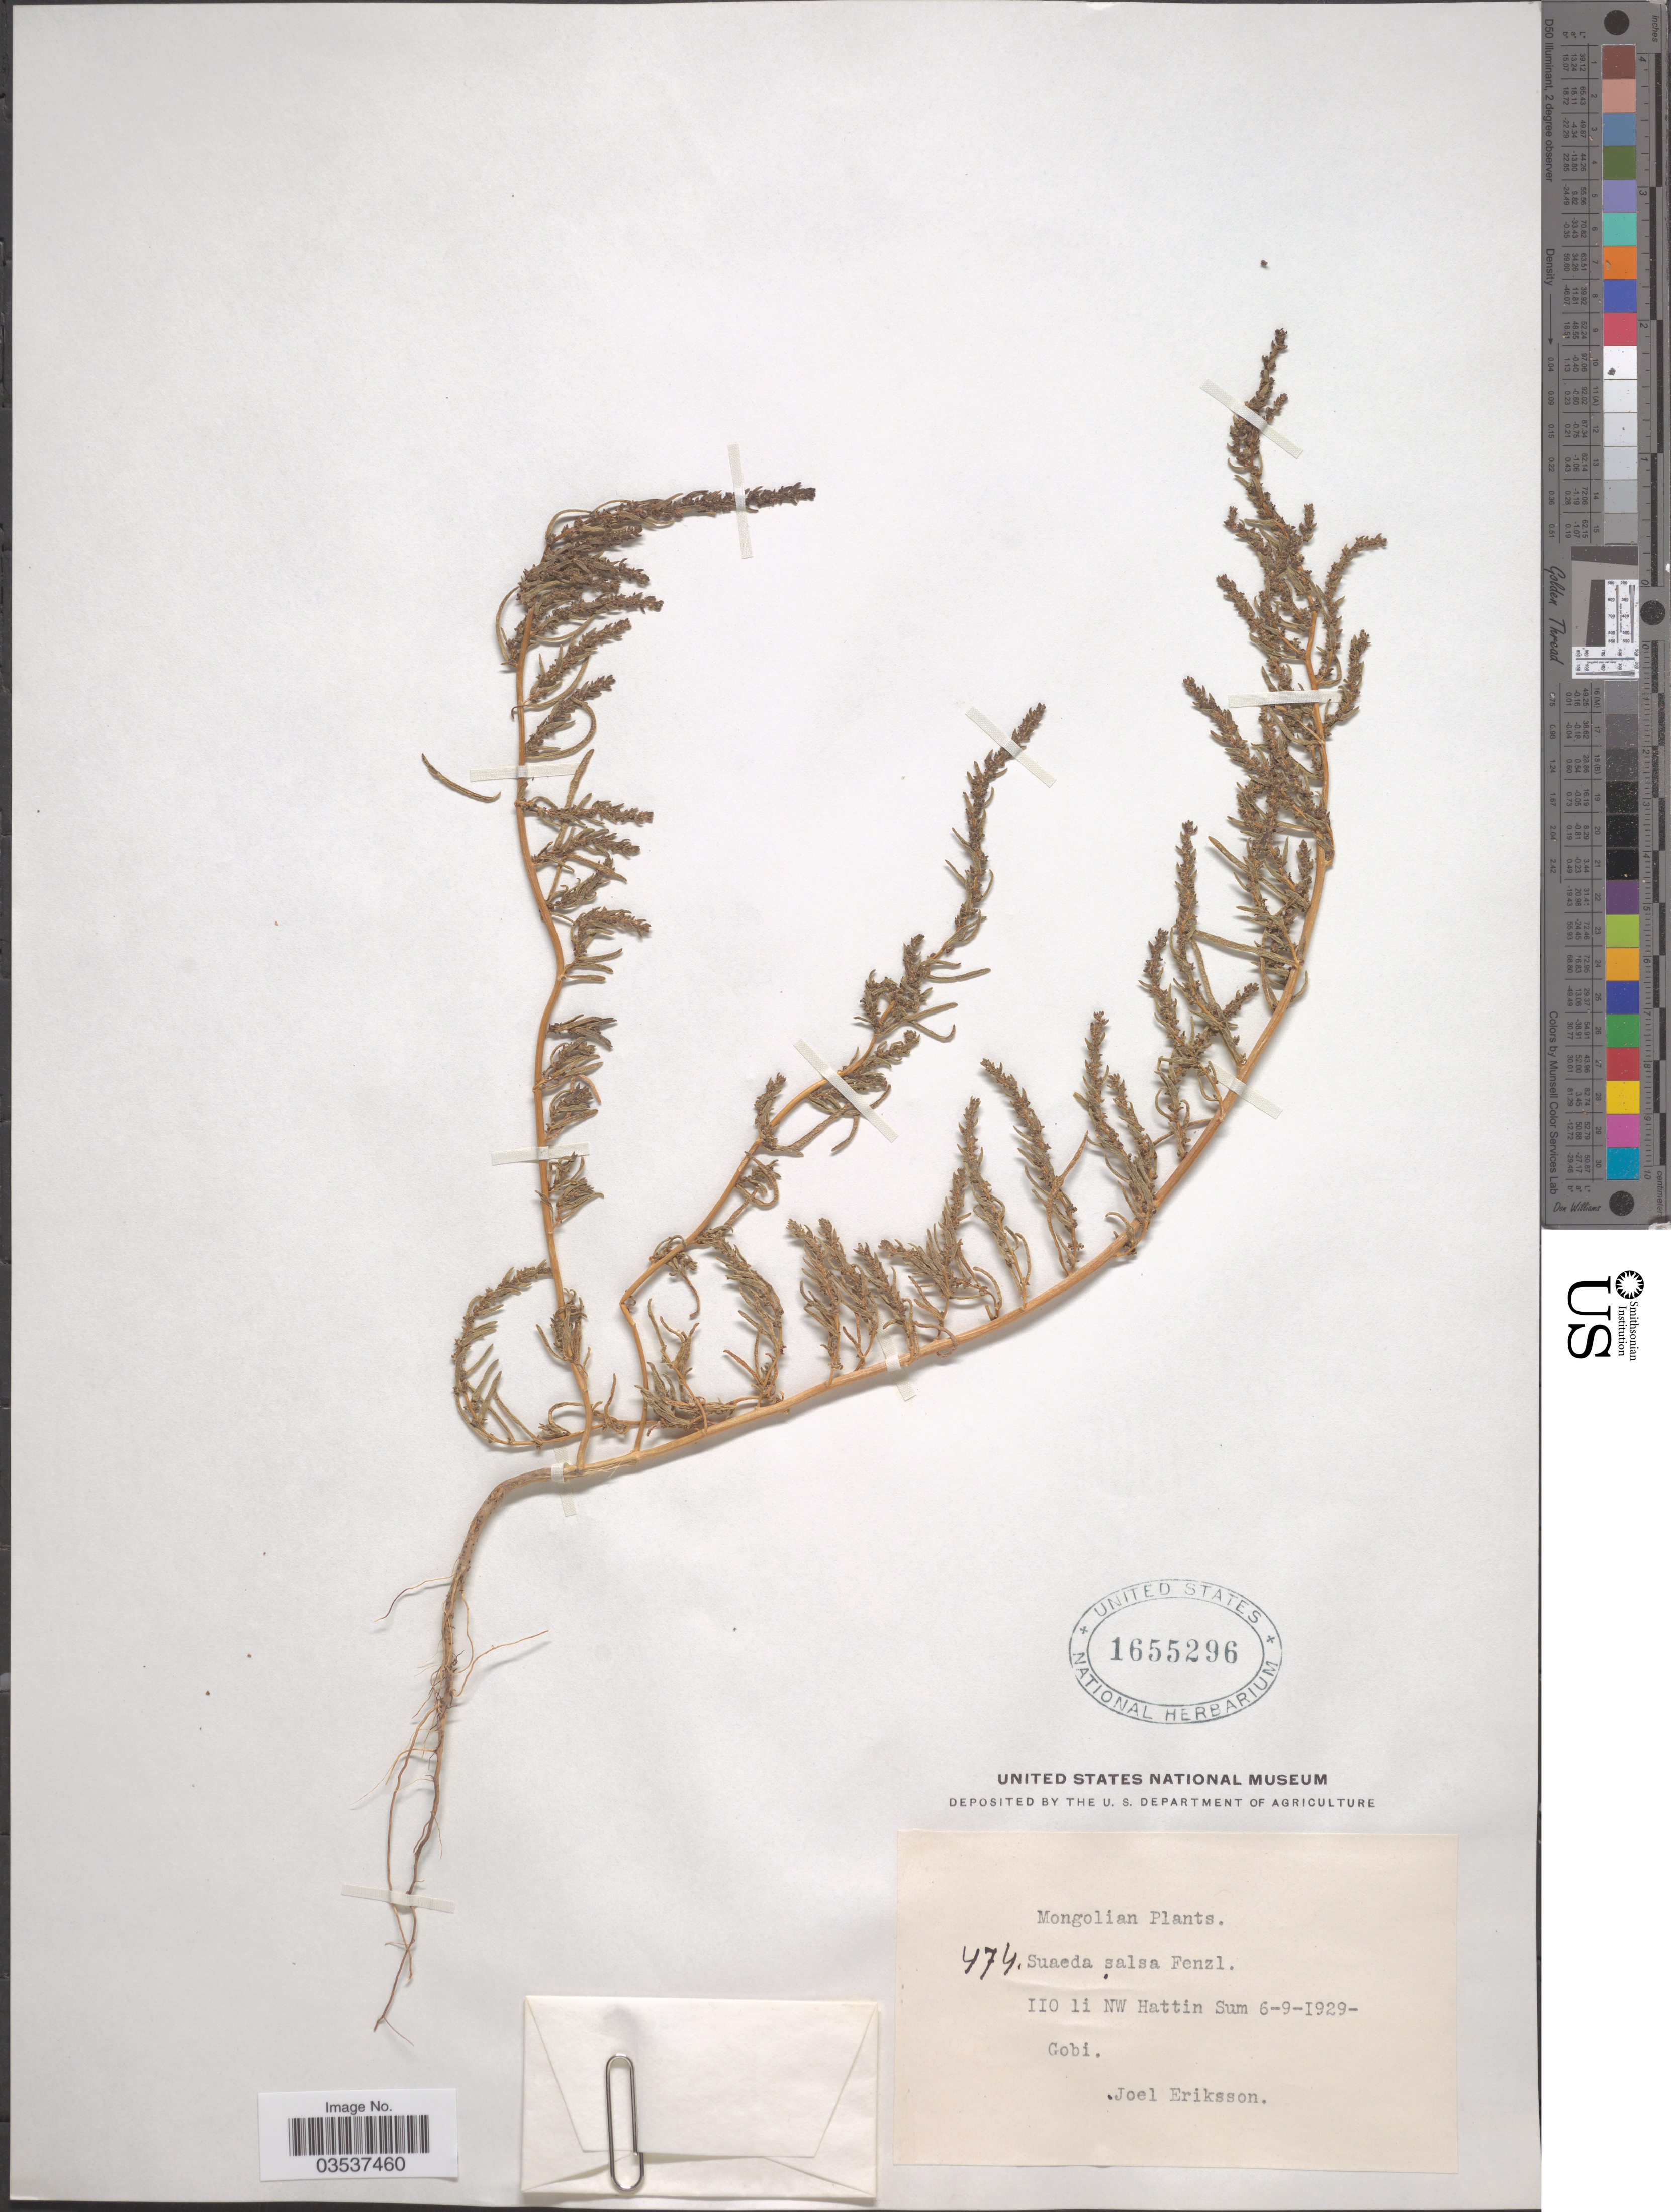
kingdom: Plantae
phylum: Tracheophyta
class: Magnoliopsida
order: Caryophyllales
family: Amaranthaceae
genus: Suaeda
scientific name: Suaeda salsa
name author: (L.) Pall.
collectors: J. Eriksson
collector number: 474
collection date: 1929-09-06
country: Mongolia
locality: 110 li NW Hattin Sum. Gobi.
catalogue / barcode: US 1655296